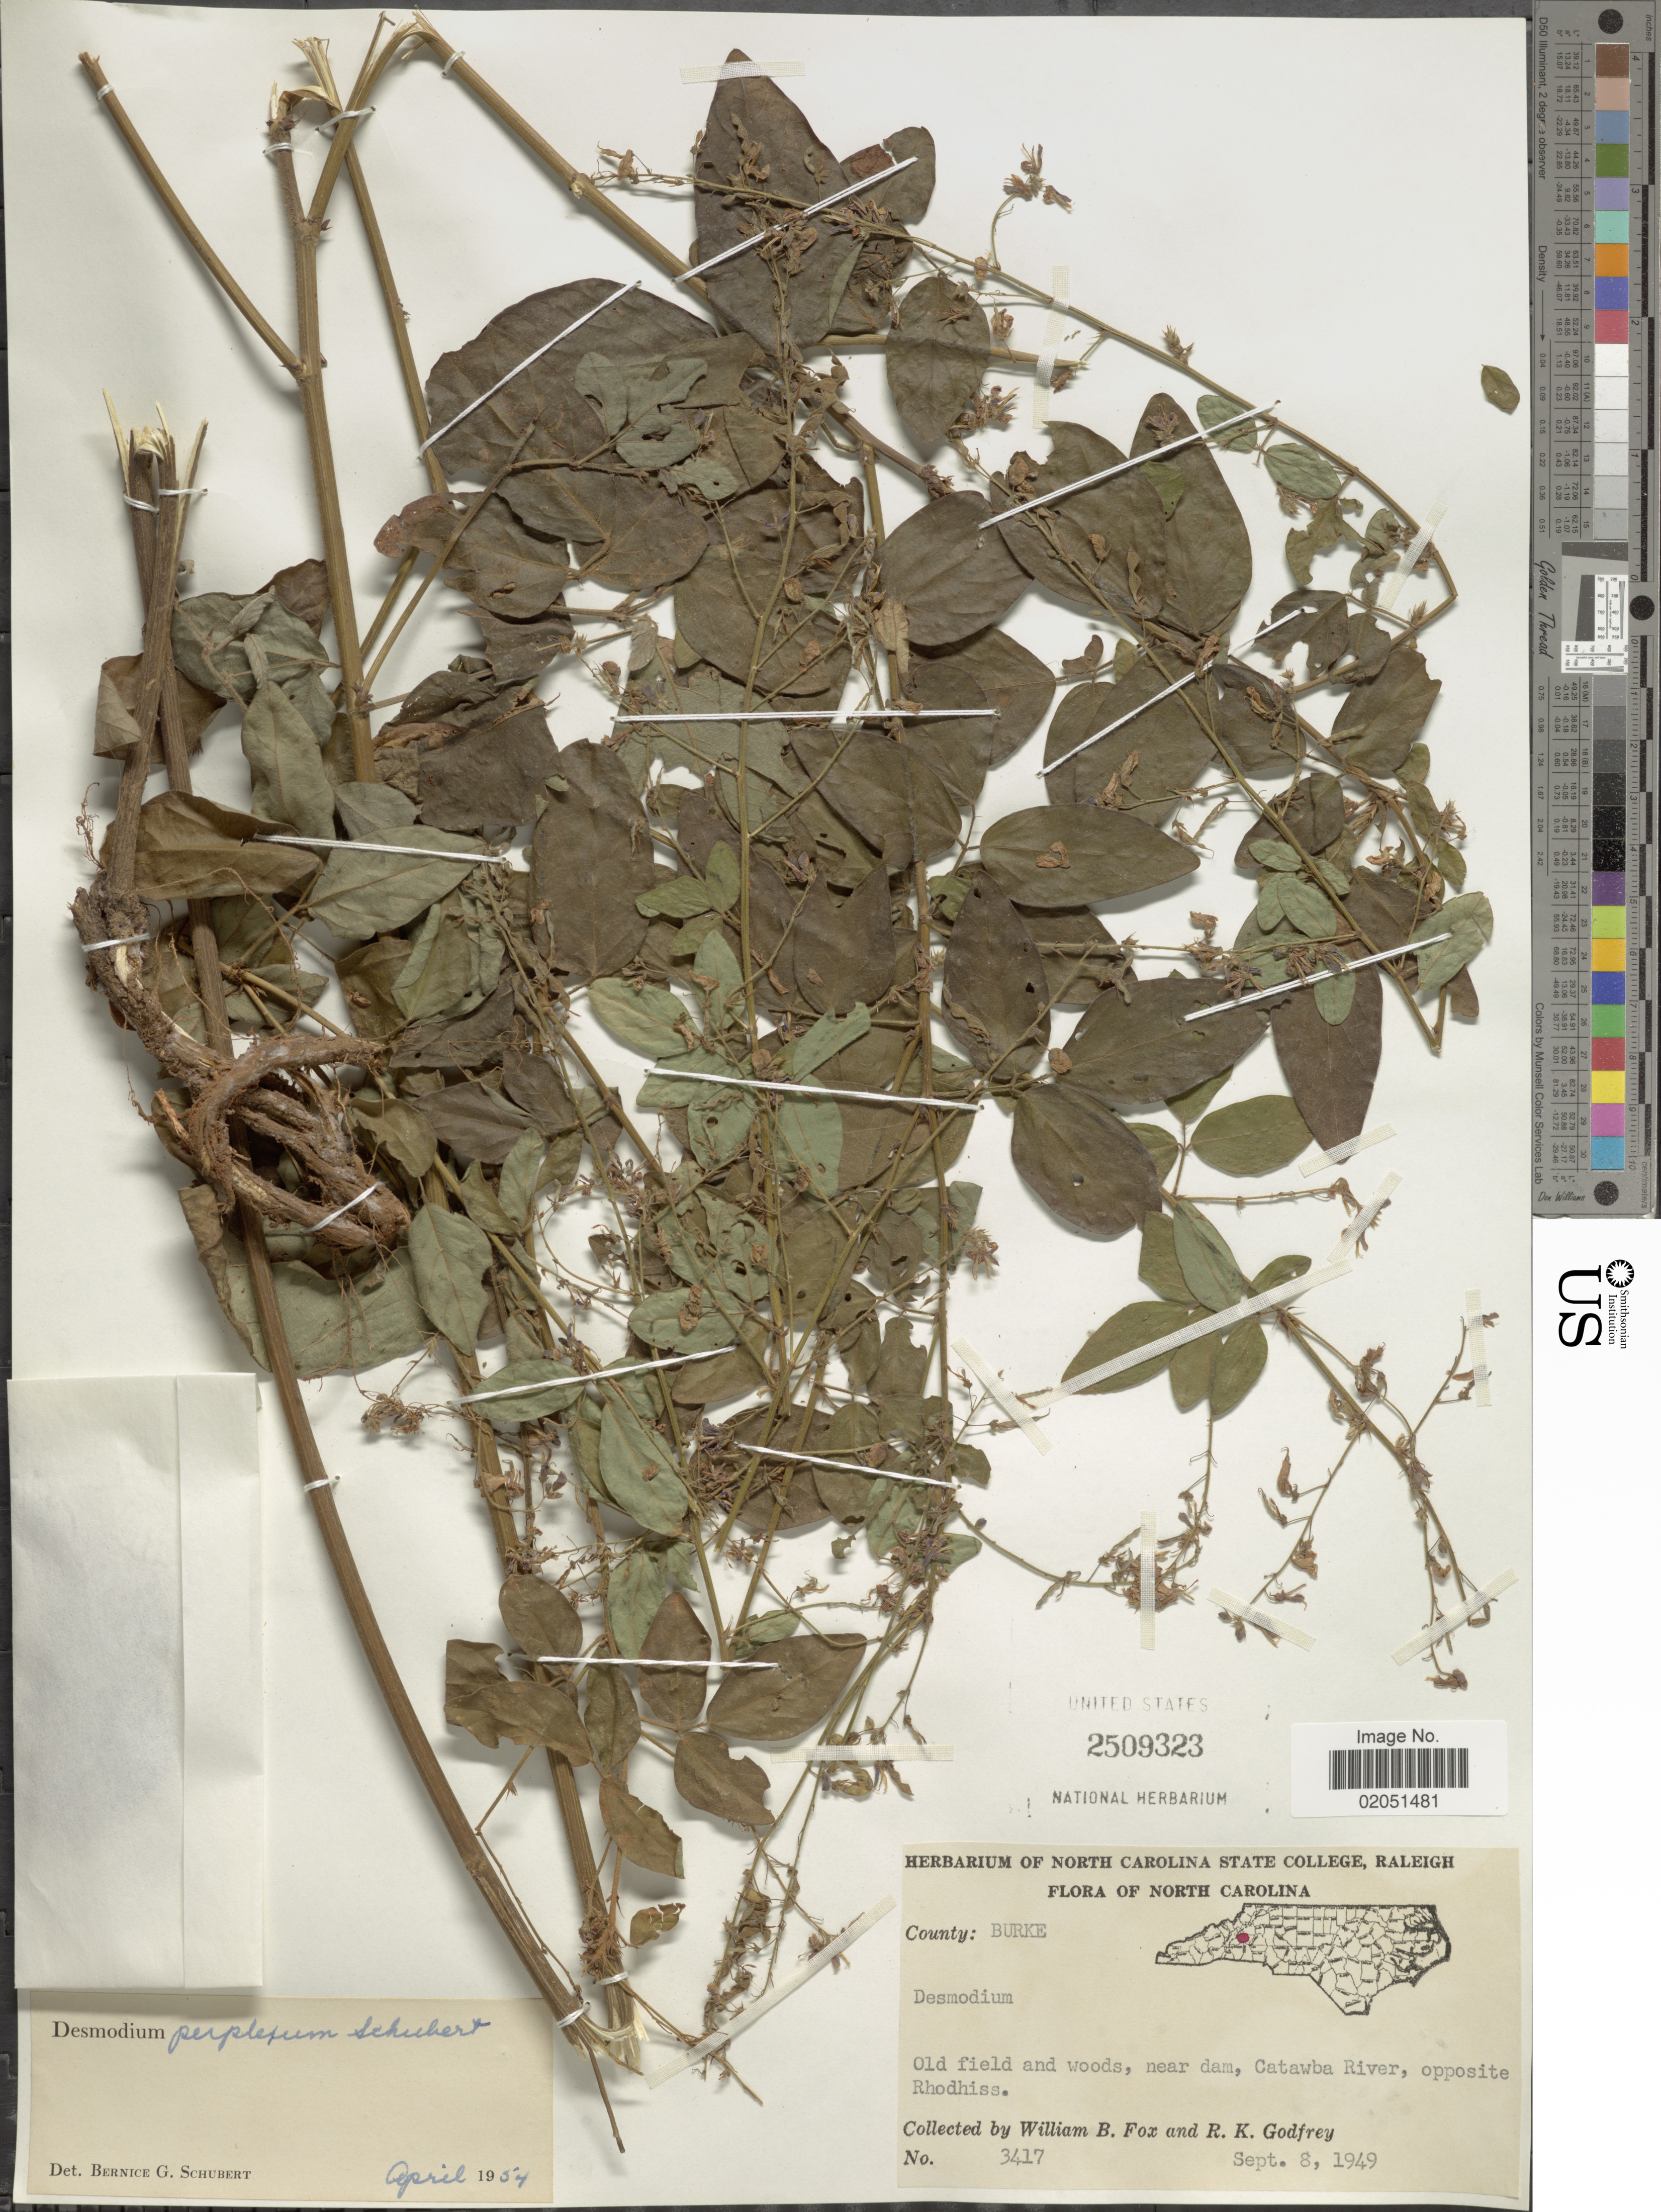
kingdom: Plantae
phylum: Tracheophyta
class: Magnoliopsida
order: Fabales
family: Fabaceae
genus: Desmodium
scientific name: Desmodium perplexum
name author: B.G. Schub.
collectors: W. B. Fox & R. K. Godfrey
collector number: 3417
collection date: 1949-09-08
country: United States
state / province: North Carolina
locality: County: Burke, Old field and woods, near dam, Catawba River, opposite Rhodhiss.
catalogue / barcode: US 2509323